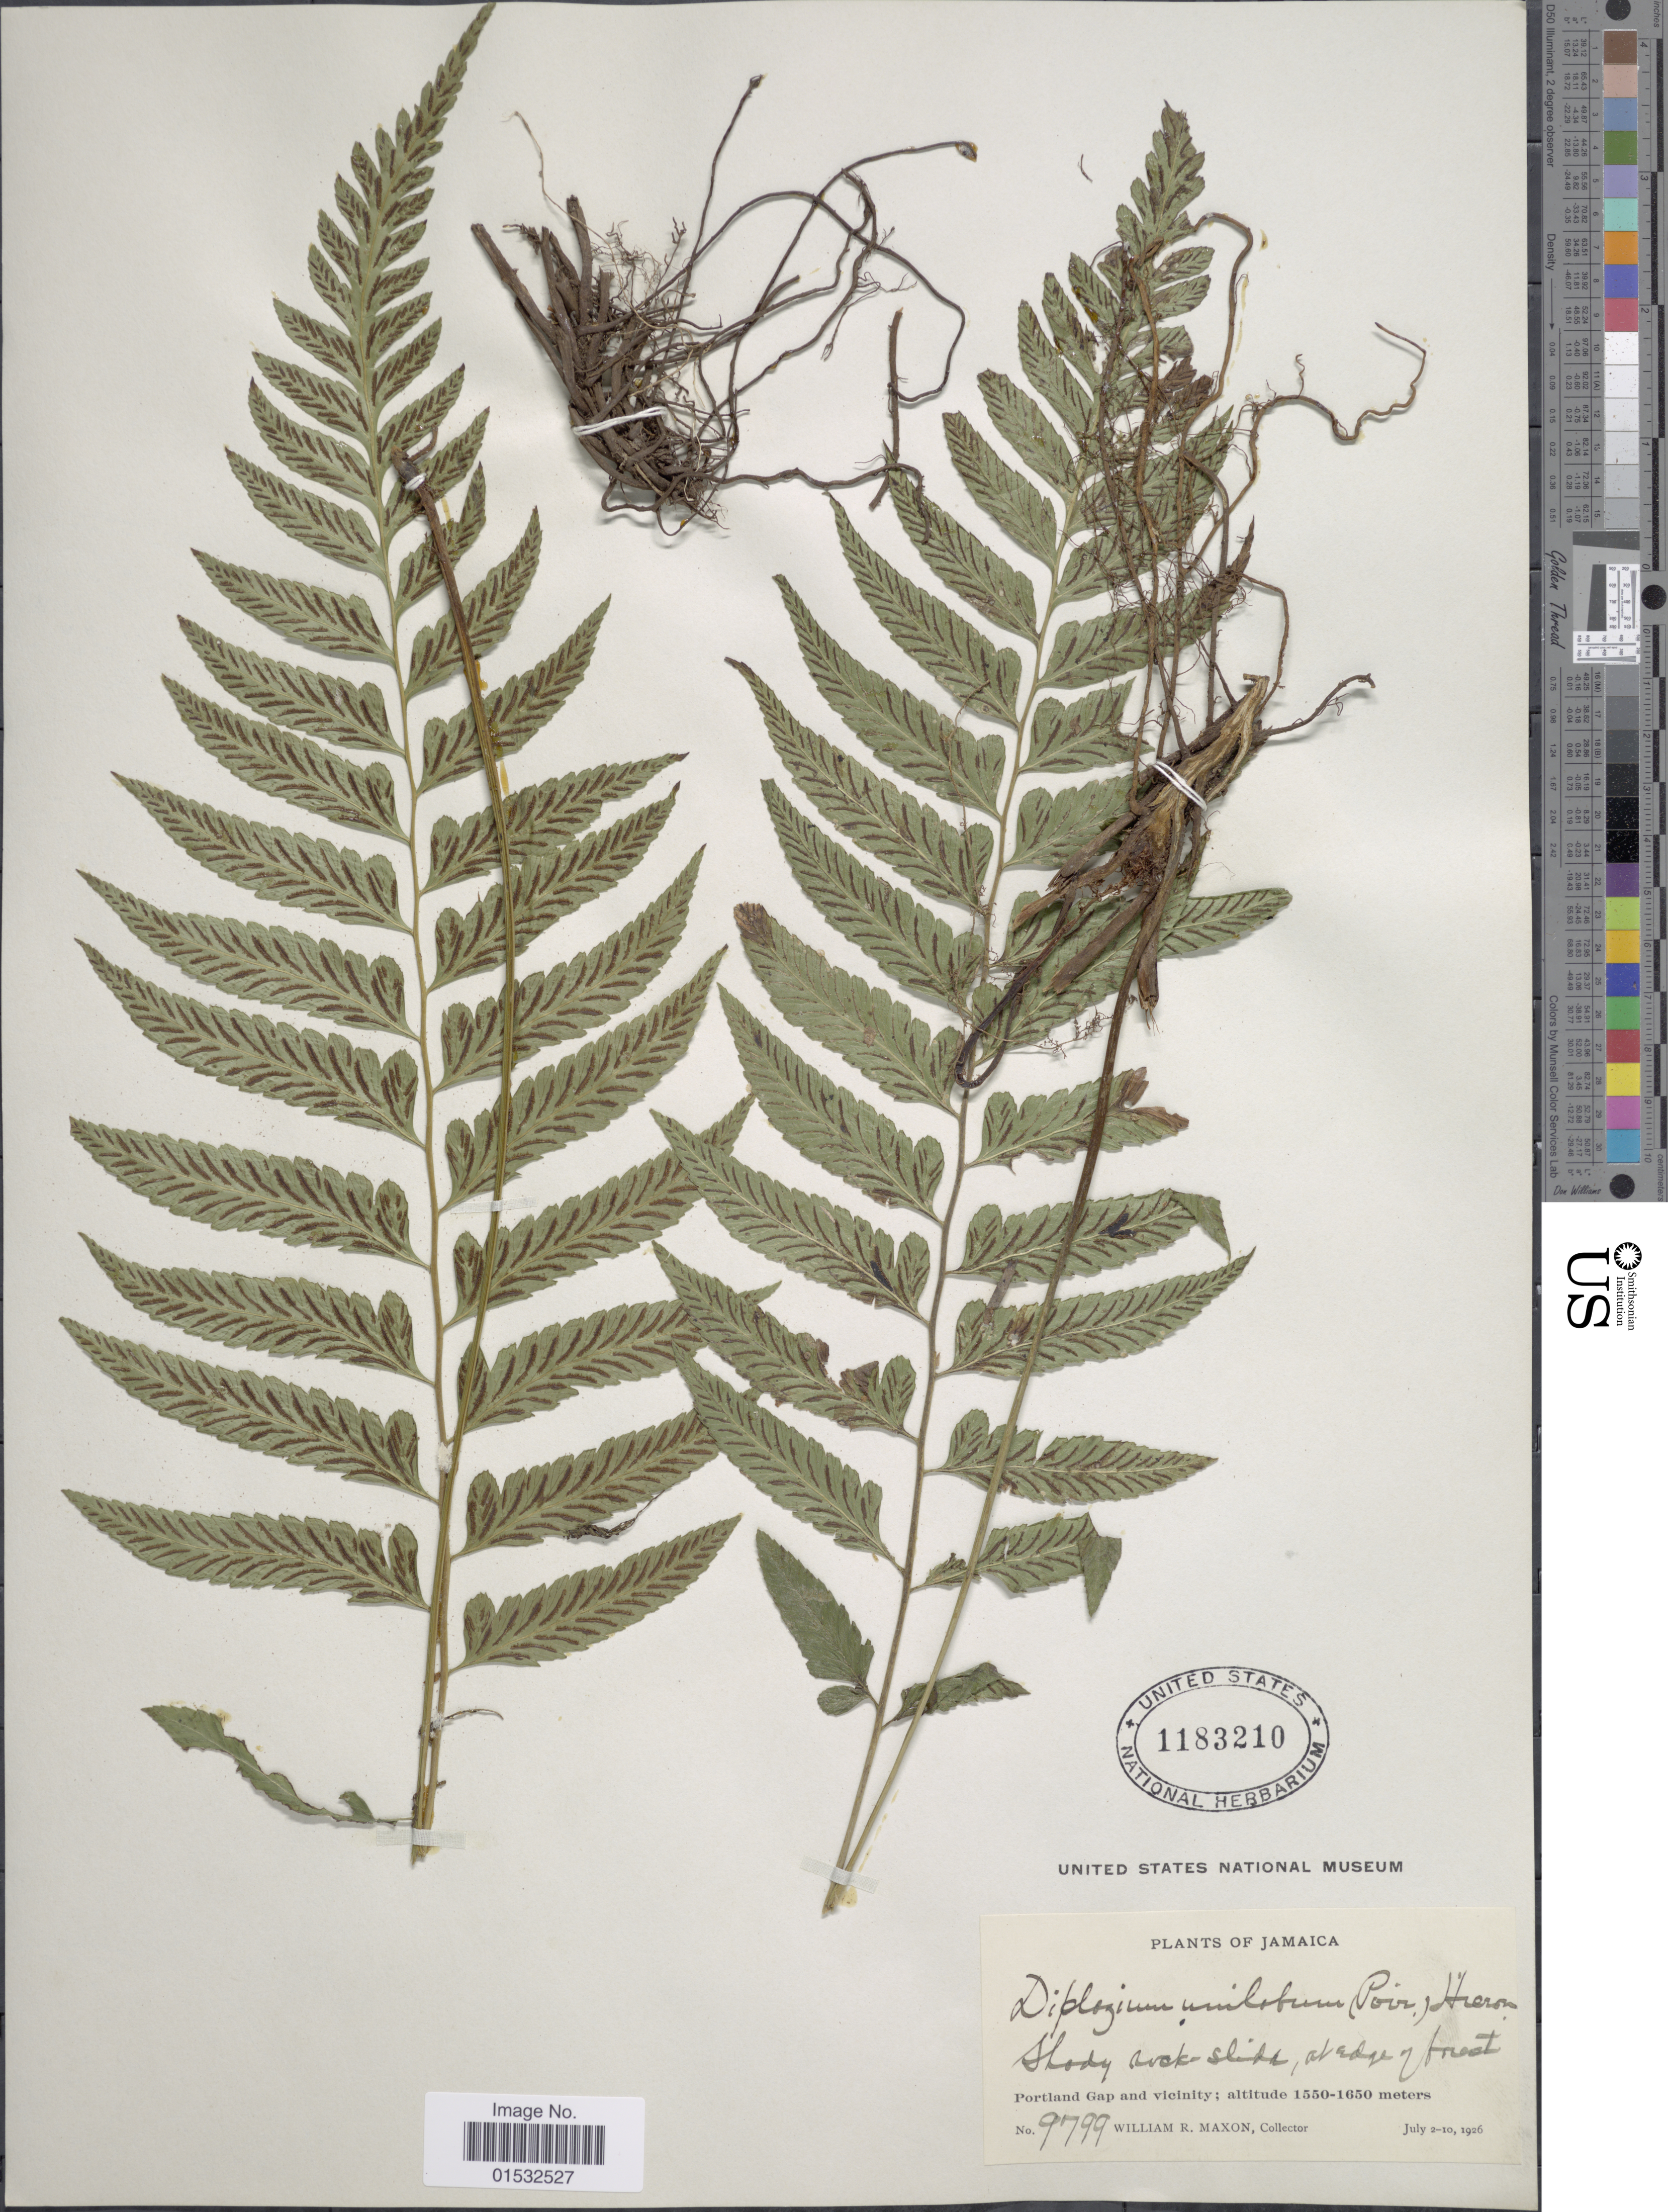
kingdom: Plantae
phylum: Tracheophyta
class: Polypodiopsida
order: Polypodiales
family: Athyriaceae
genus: Diplazium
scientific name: Diplazium unilobum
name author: (Poir.) Hieron.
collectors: W. R. Maxon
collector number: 9799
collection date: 1926-07-02/1926-07-10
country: Jamaica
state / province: Portland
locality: Portland Gap and vicinity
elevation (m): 1550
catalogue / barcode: US 1183210